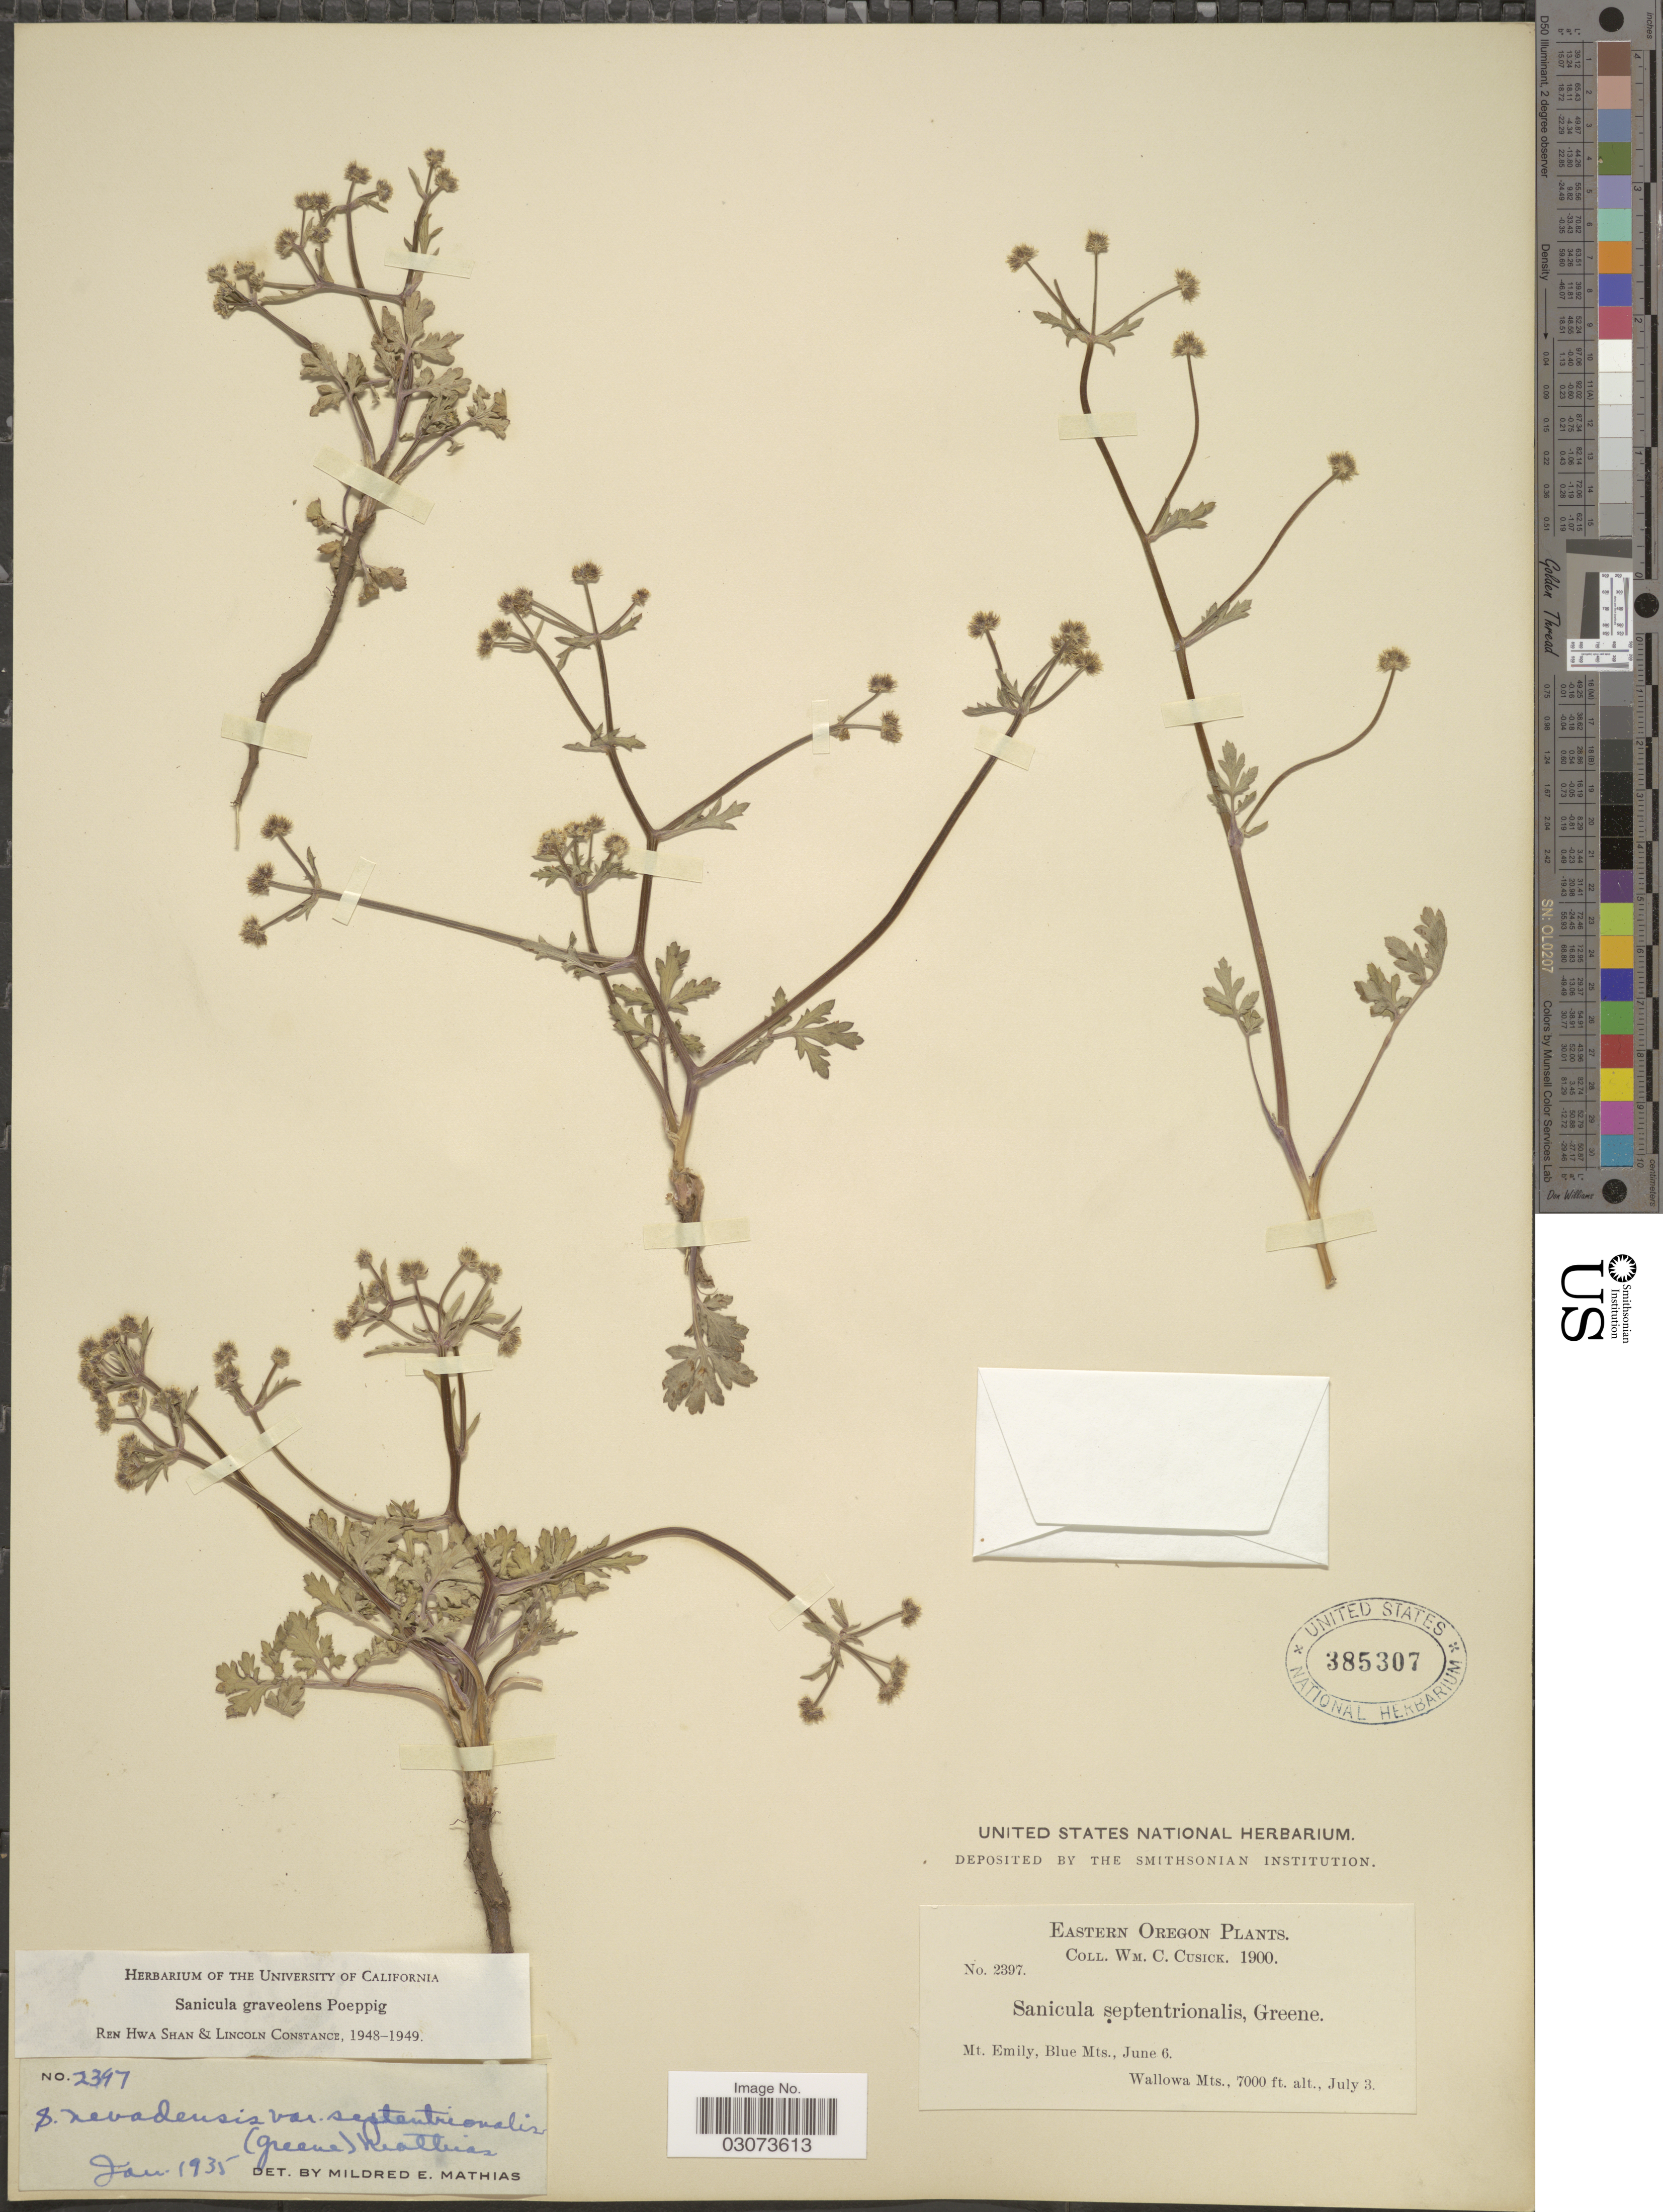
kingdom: Plantae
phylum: Tracheophyta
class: Magnoliopsida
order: Apiales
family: Apiaceae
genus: Sanicula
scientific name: Sanicula graveolens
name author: Poepp. ex DC.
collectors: W. C. Cusick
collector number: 2397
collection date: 1900-07-03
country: United States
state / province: Oregon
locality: Eastern Oregon. Mt. Emily, Blue Mts. Wallowa Mts.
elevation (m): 2134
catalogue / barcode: US 385307